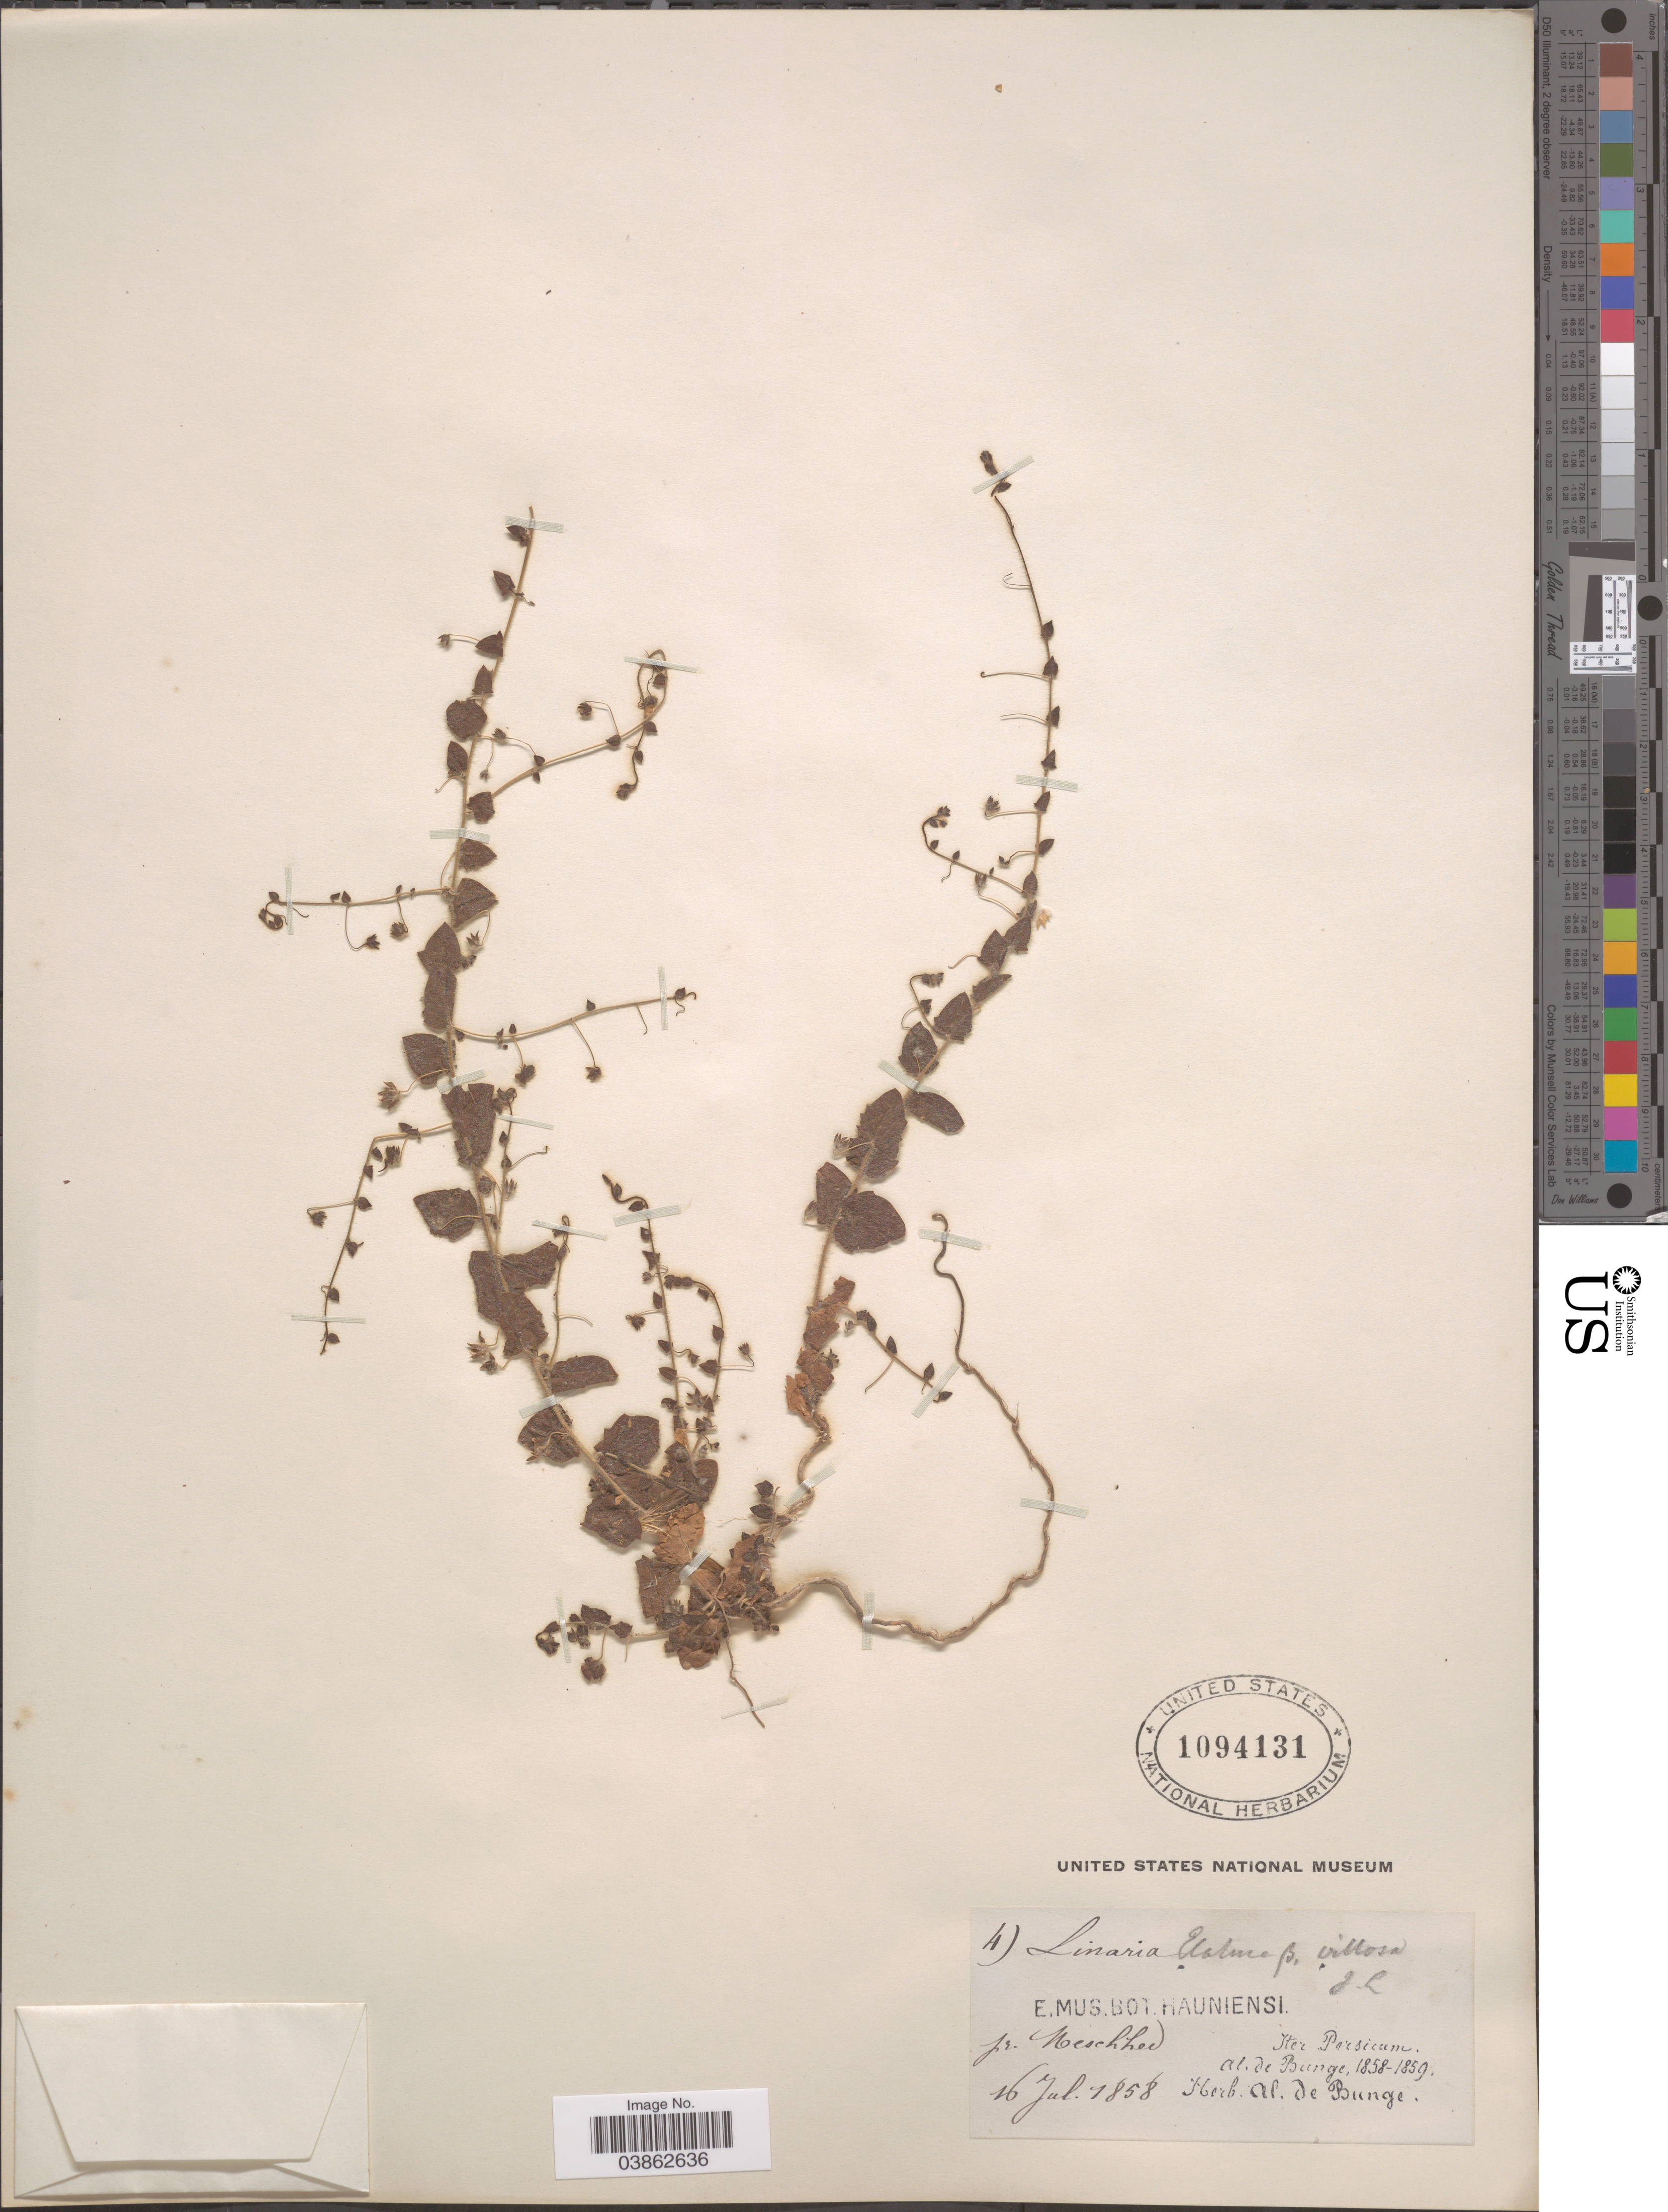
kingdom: Plantae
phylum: Tracheophyta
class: Magnoliopsida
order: Lamiales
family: Plantaginaceae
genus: Elatinoides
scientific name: Elatinoides elatine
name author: (L.) Wettst.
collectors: A. de Bunge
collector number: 4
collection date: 1858-07-16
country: Iran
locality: Pr. Neschhed. Iter Persicum.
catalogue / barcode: US 1094131